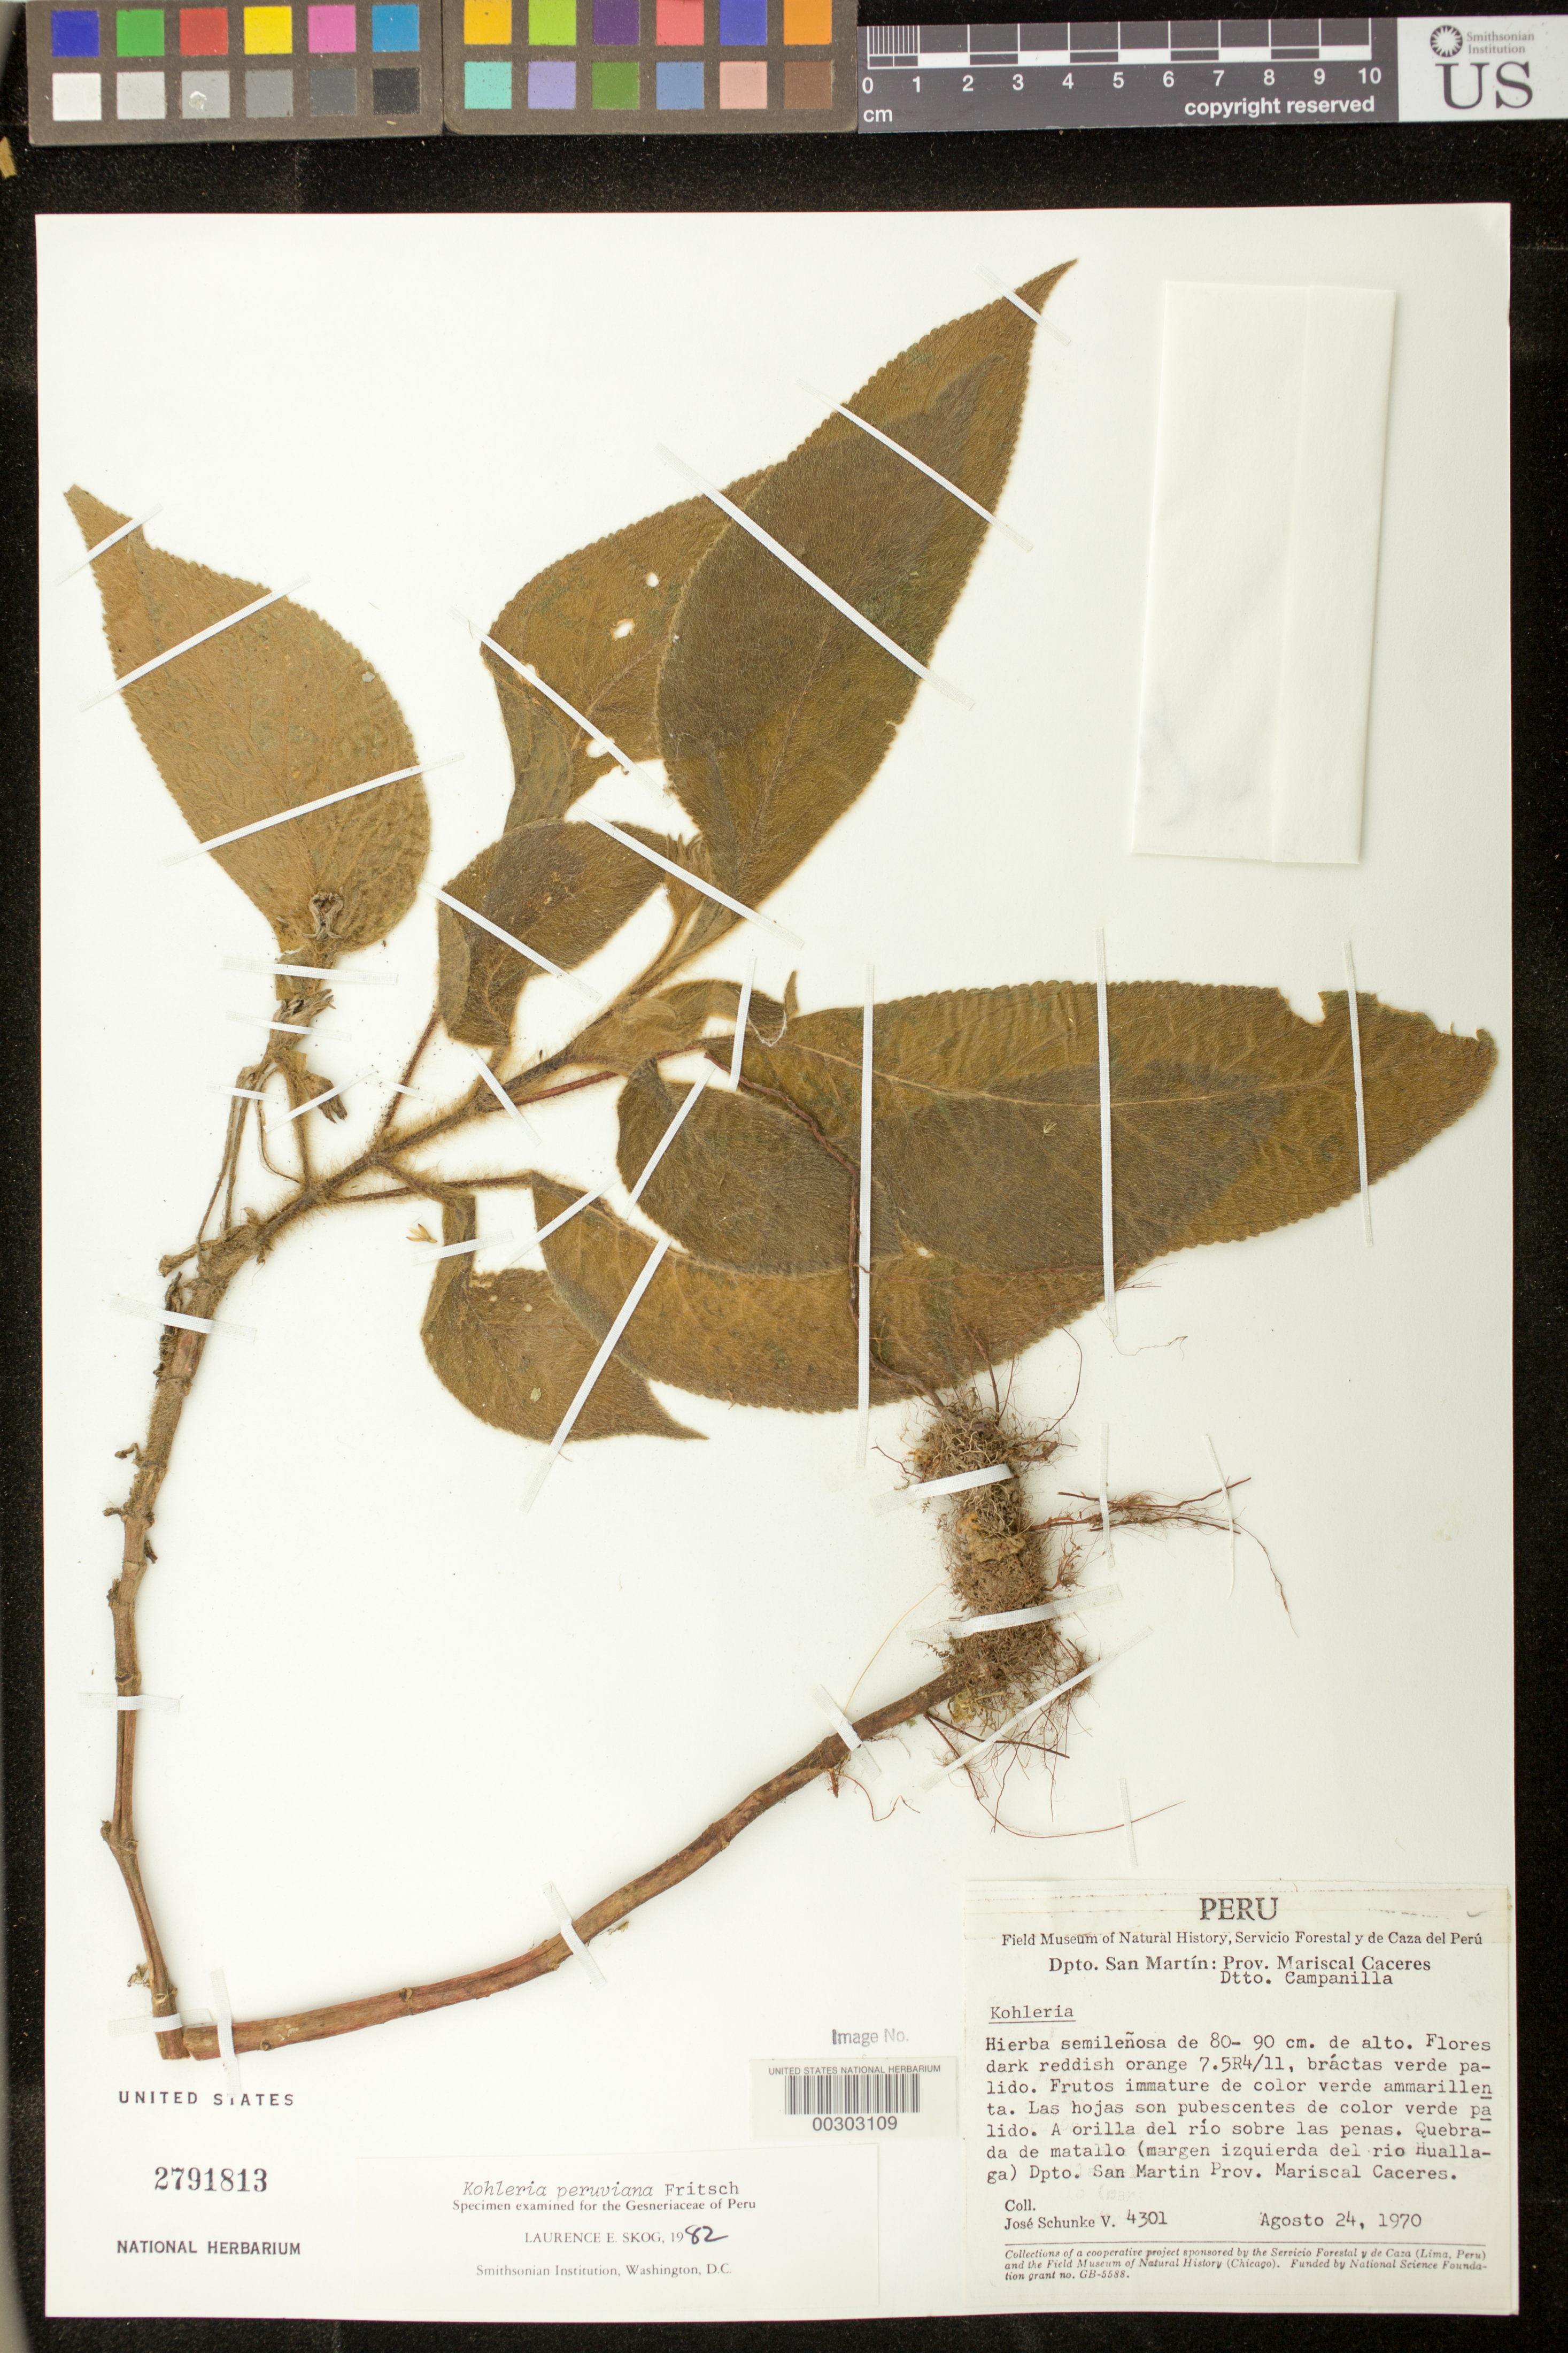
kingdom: Plantae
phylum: Tracheophyta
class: Magnoliopsida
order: Lamiales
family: Gesneriaceae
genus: Kohleria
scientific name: Kohleria peruviana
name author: Fritsch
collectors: J. Schunke Vigo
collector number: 4301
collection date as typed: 24 Aug 1970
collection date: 1970-08-24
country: Peru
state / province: San Martín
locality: Prov. Mariscal Cáceres, Dtto. Campanilla, Quebrada de Matallo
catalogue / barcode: US 2791813